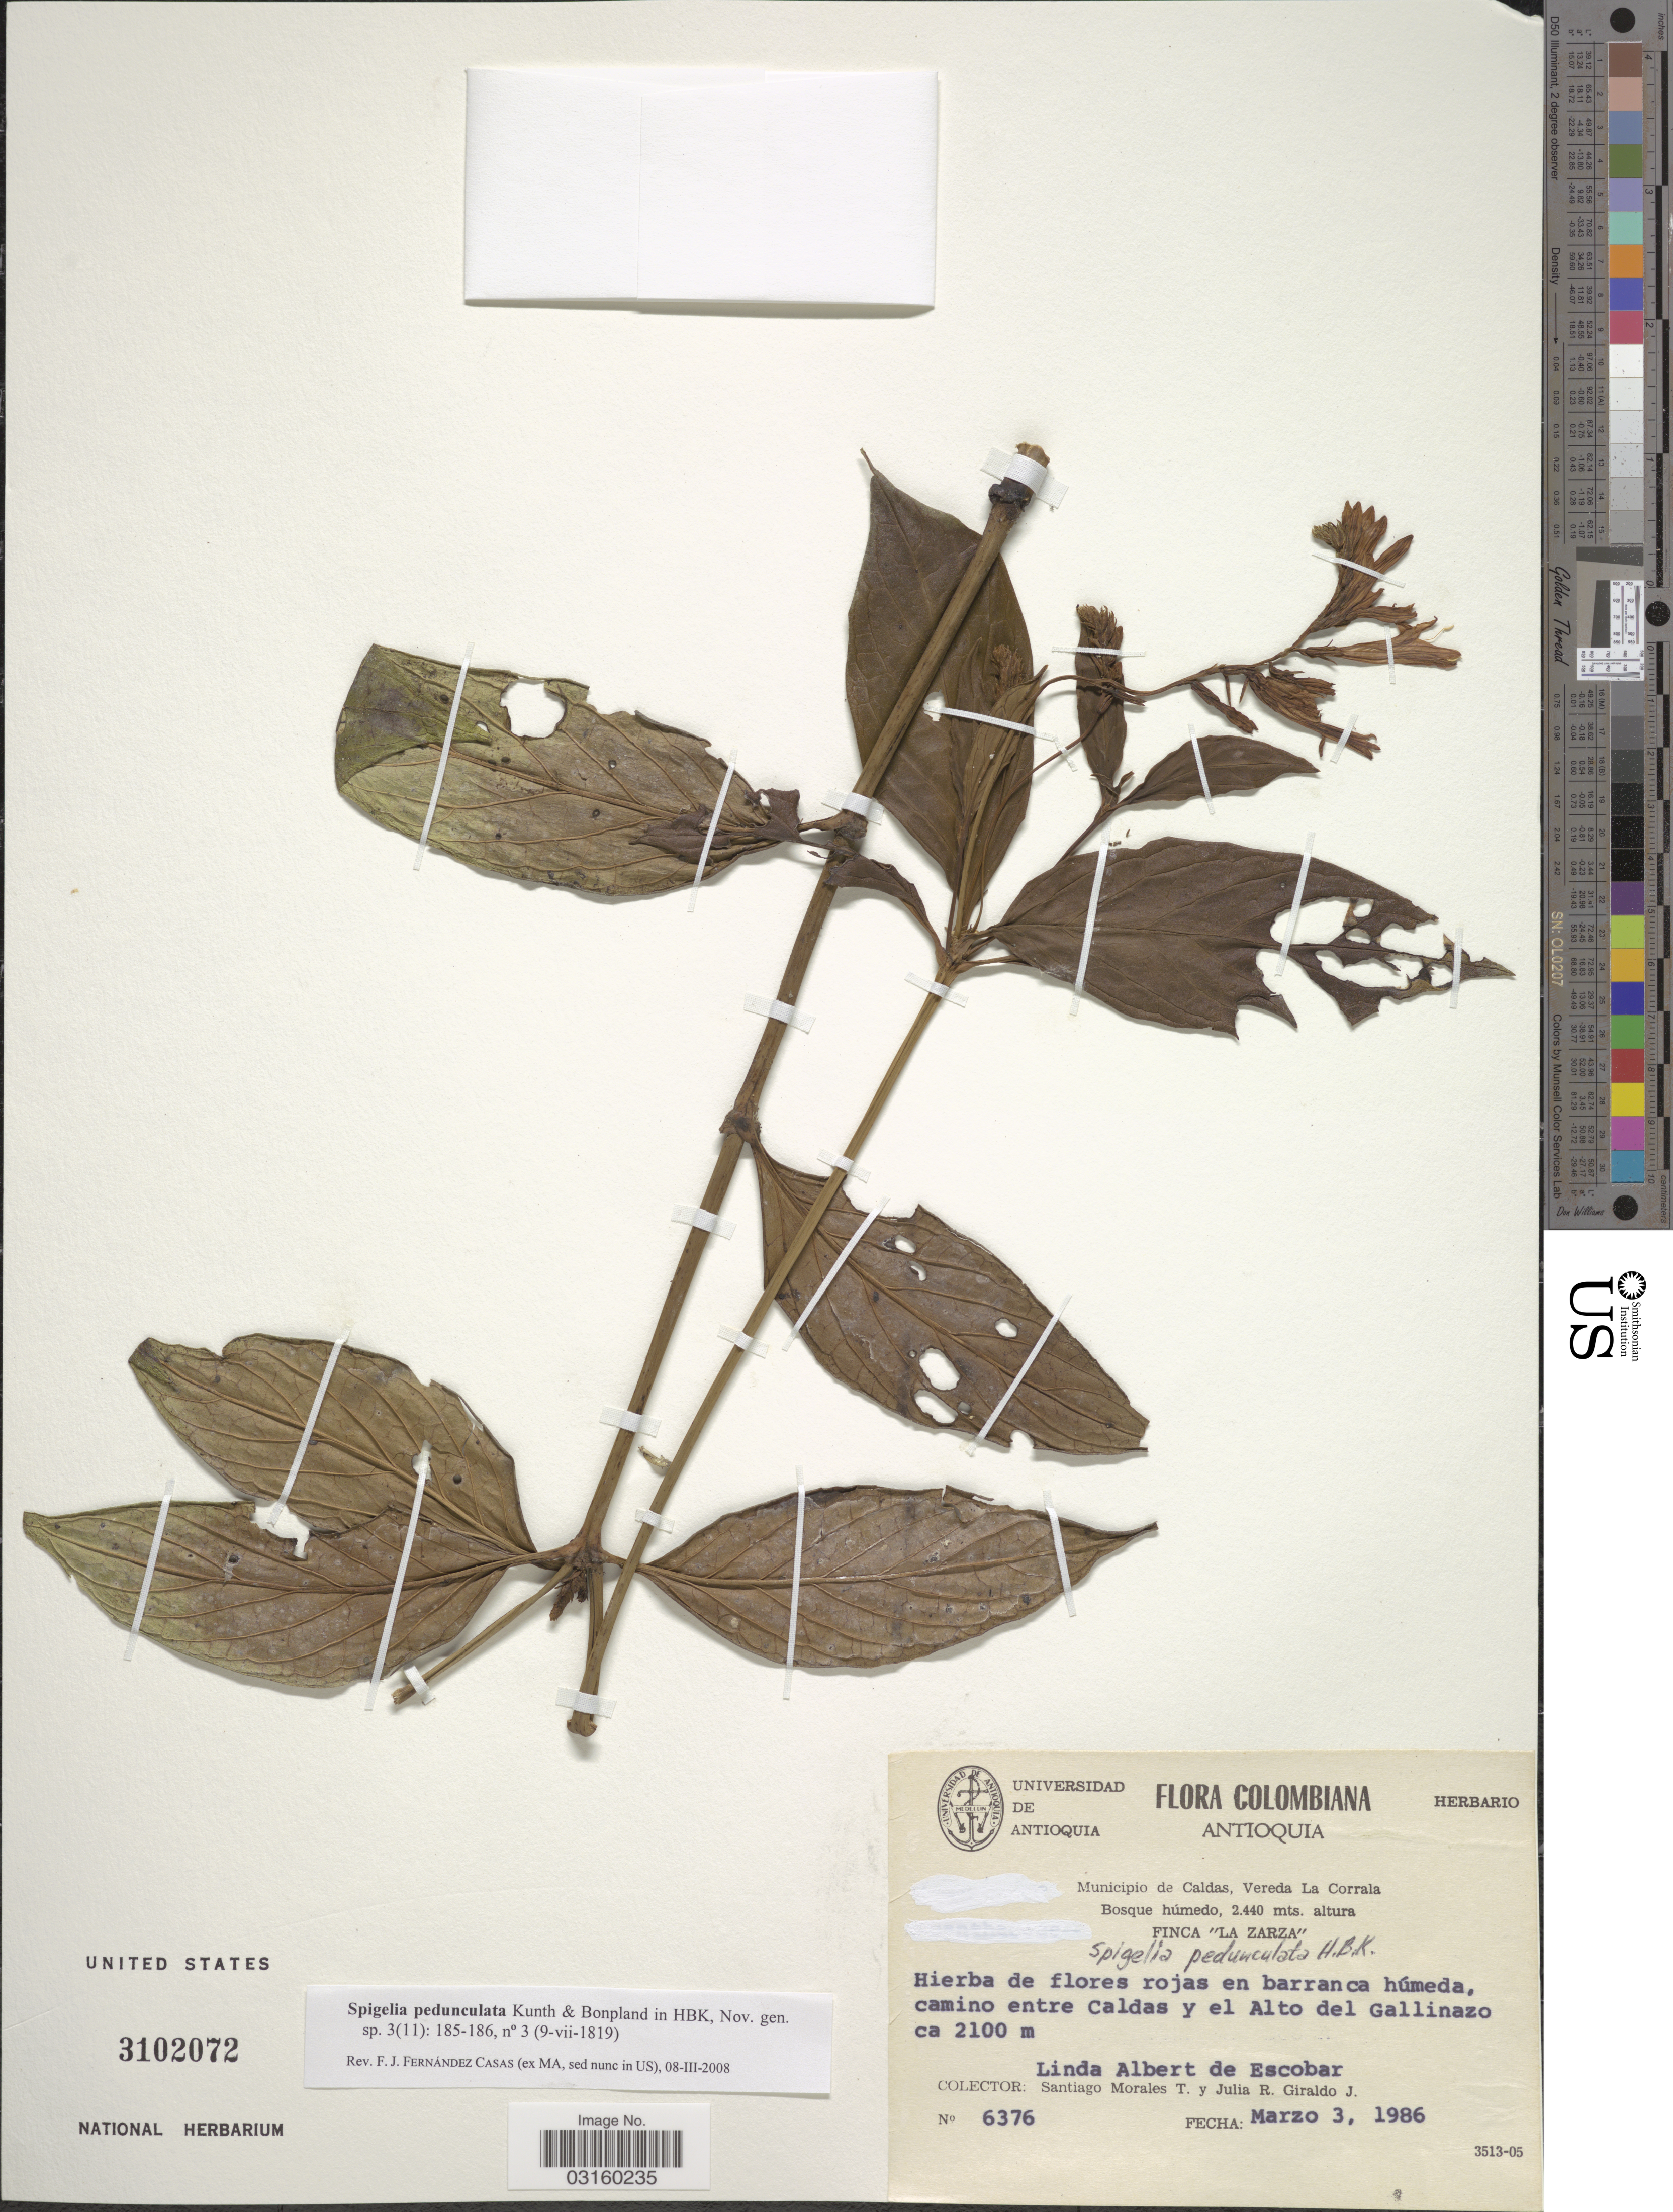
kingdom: Plantae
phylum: Tracheophyta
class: Magnoliopsida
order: Gentianales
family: Loganiaceae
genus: Spigelia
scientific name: Spigelia pedunculata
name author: Kunth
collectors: L. K. de Escobar, S. Morales & J. Giraldo J.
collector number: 6376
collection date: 1986-03-03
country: Colombia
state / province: Antioquia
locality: Municipio de Caldas, Vereda La Corraia, Finca "La Zarza", Hierba de flores rojas en barranca húmeda, camino entre Caldas y el Alto del Gallinazo.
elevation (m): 2100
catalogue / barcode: US 3102072